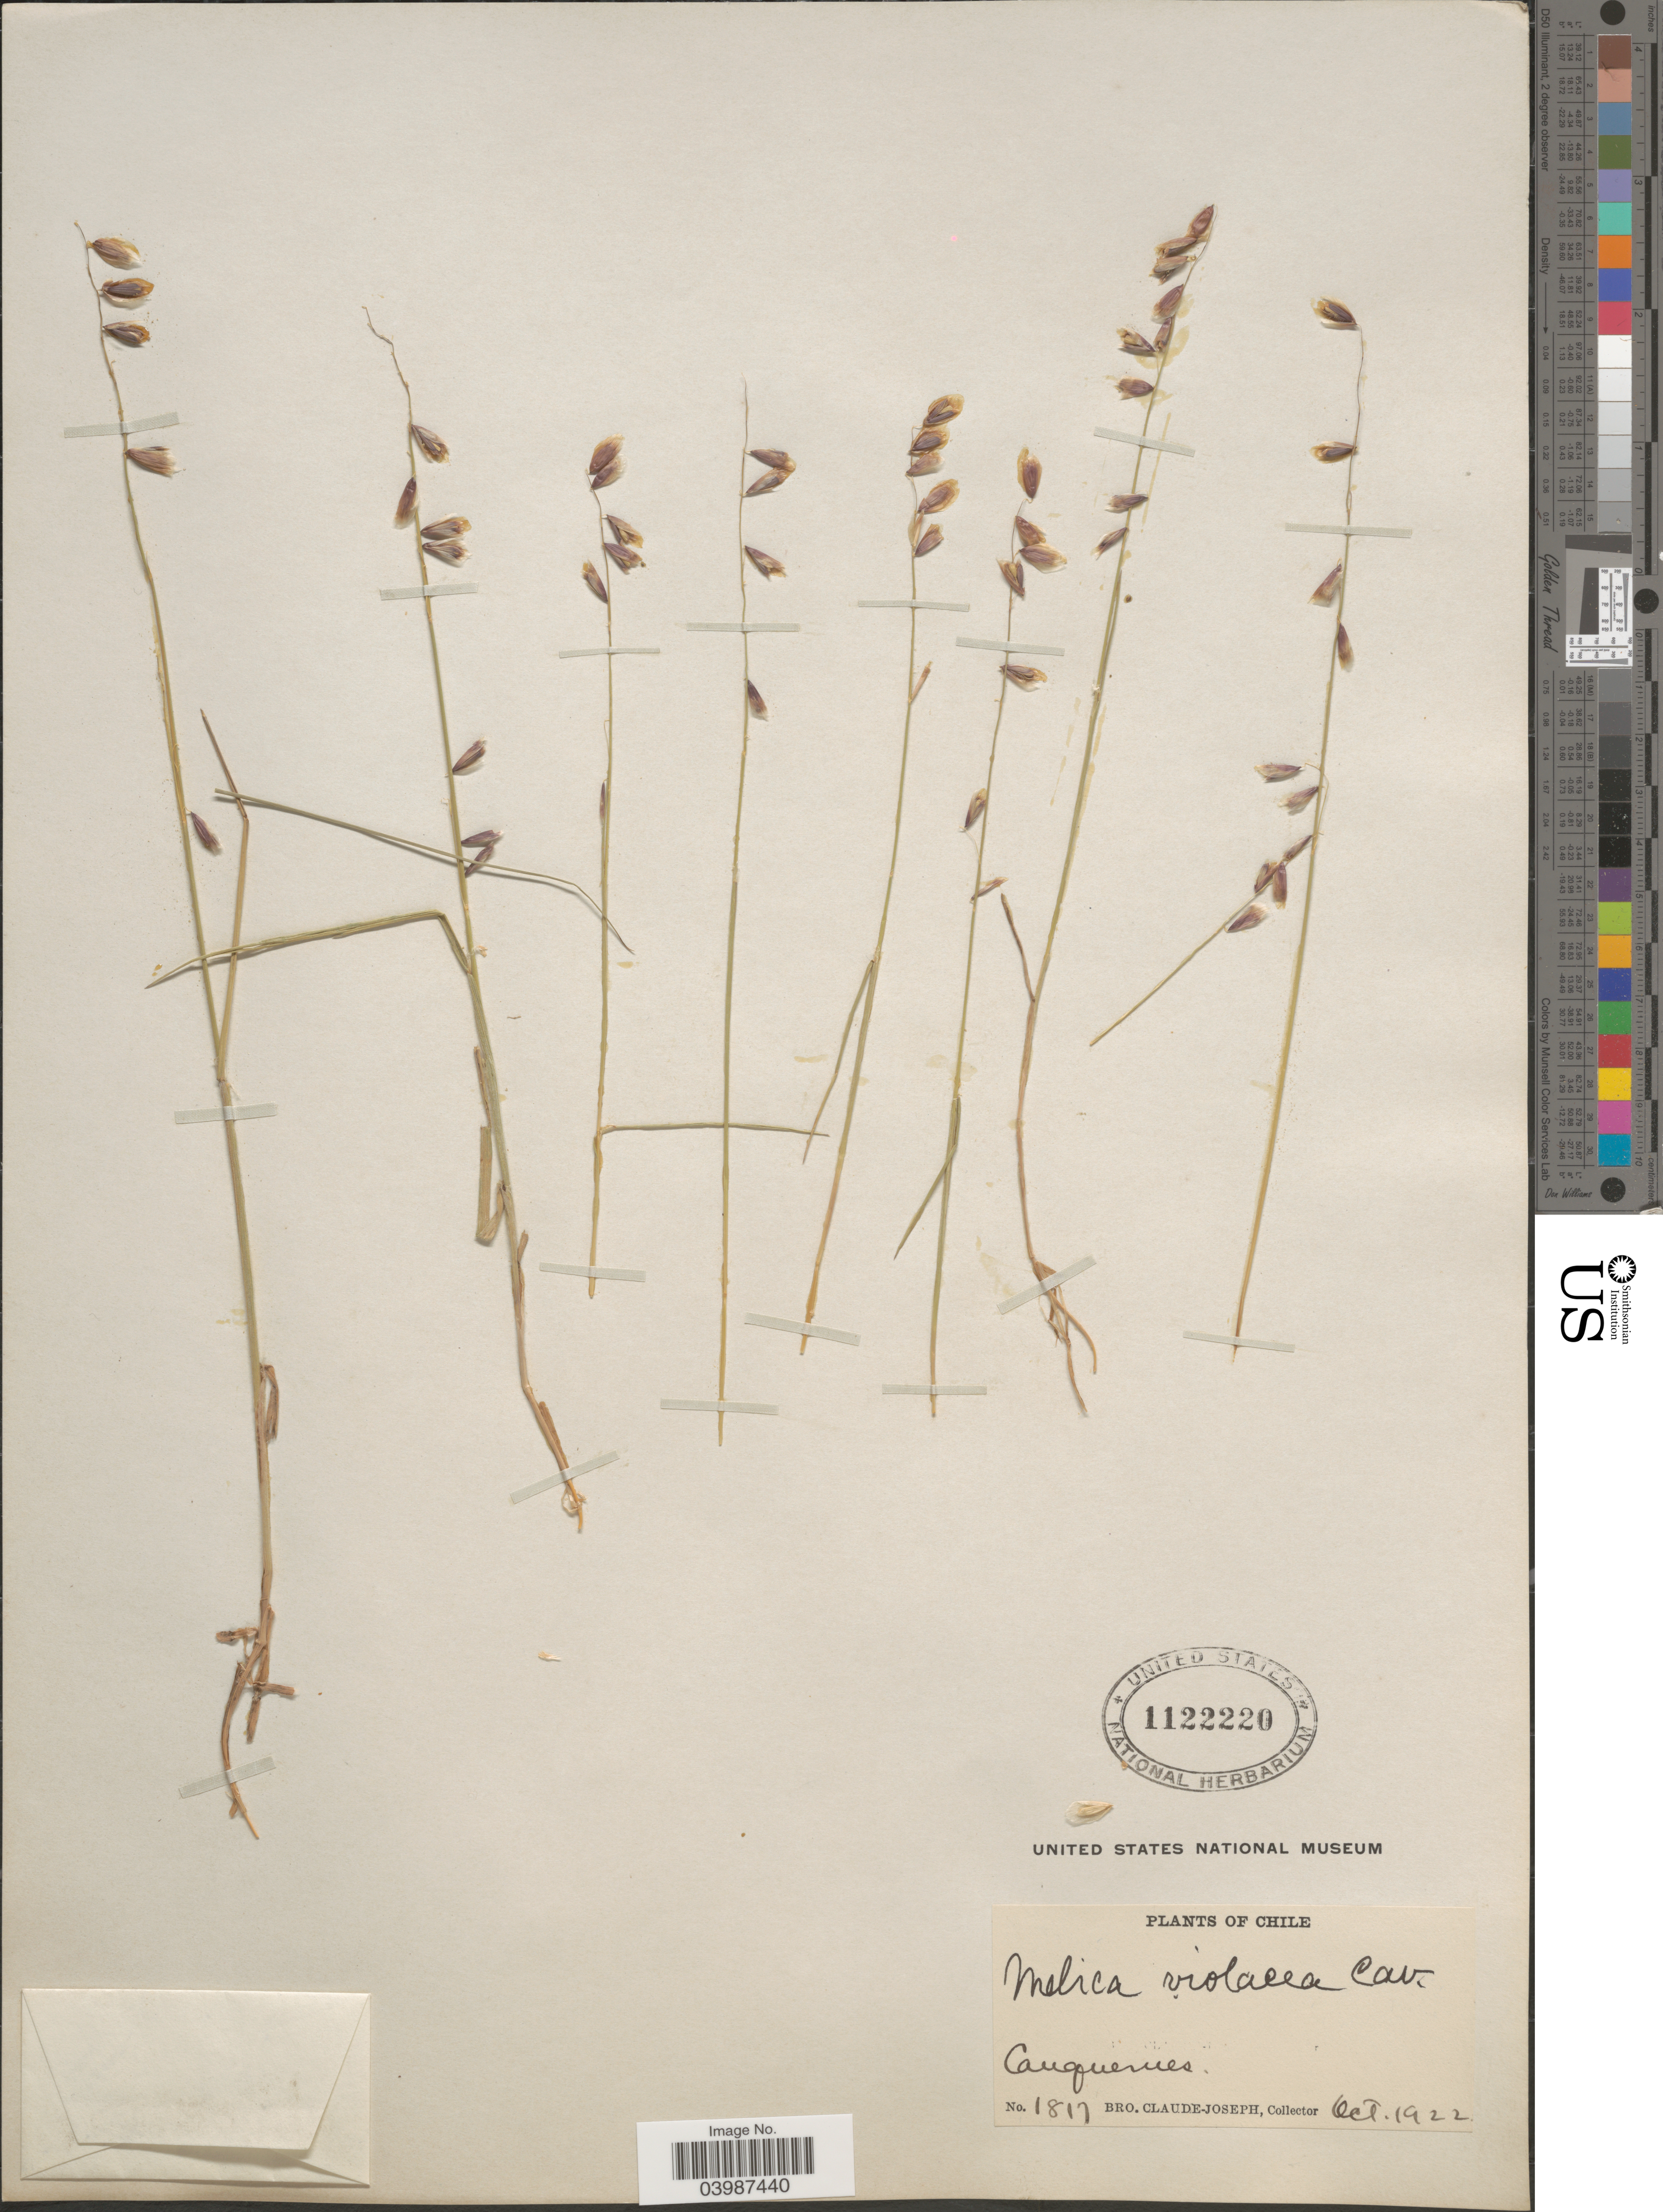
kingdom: Plantae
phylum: Tracheophyta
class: Liliopsida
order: Poales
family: Poaceae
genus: Melica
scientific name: Melica violacea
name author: Cav.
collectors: Bro. Claude-Joseph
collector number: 1817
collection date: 1922-10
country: Chile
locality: Cauquenes.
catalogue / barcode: US 1122220